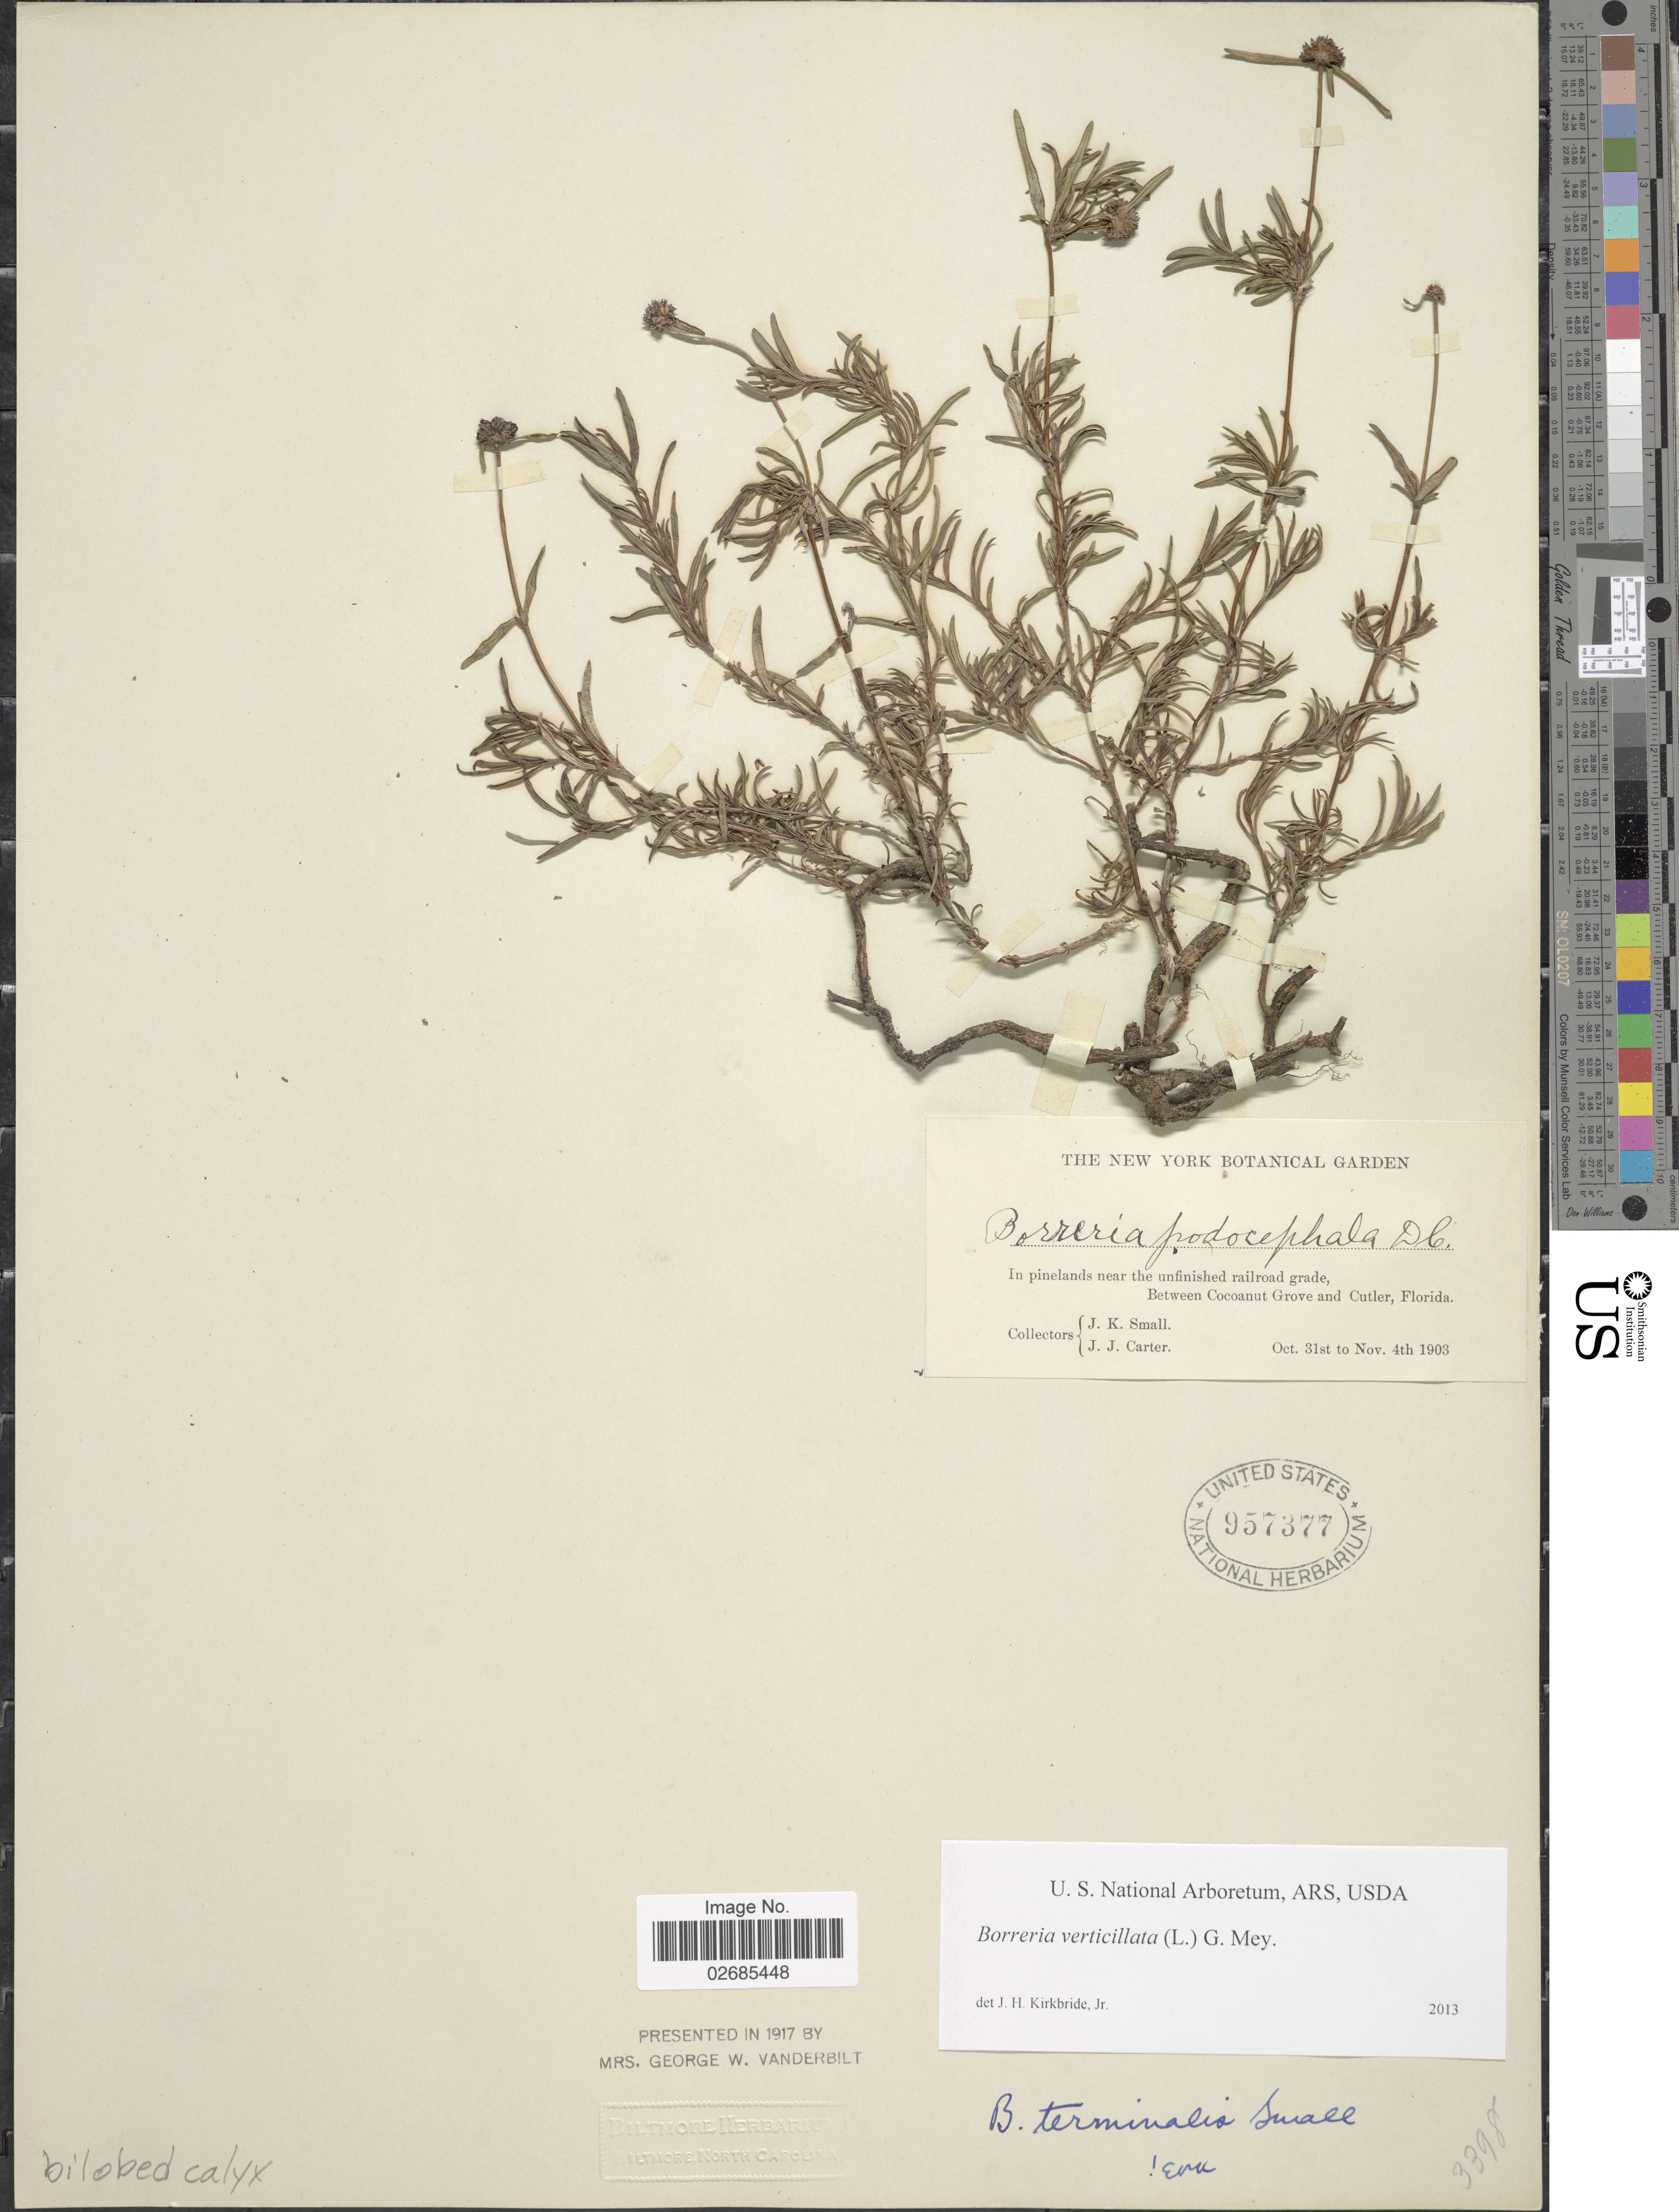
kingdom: Plantae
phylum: Tracheophyta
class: Magnoliopsida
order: Gentianales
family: Rubiaceae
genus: Borreria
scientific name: Borreria verticillata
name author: (L.) G. Mey.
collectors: J. K. Small & J. Carter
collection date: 1903-10-31/1903-11-04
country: United States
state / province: Florida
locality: In pinelands near the unfinished railroad grade, Between Cocoanut Grove and Cutler.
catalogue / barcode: US 957377